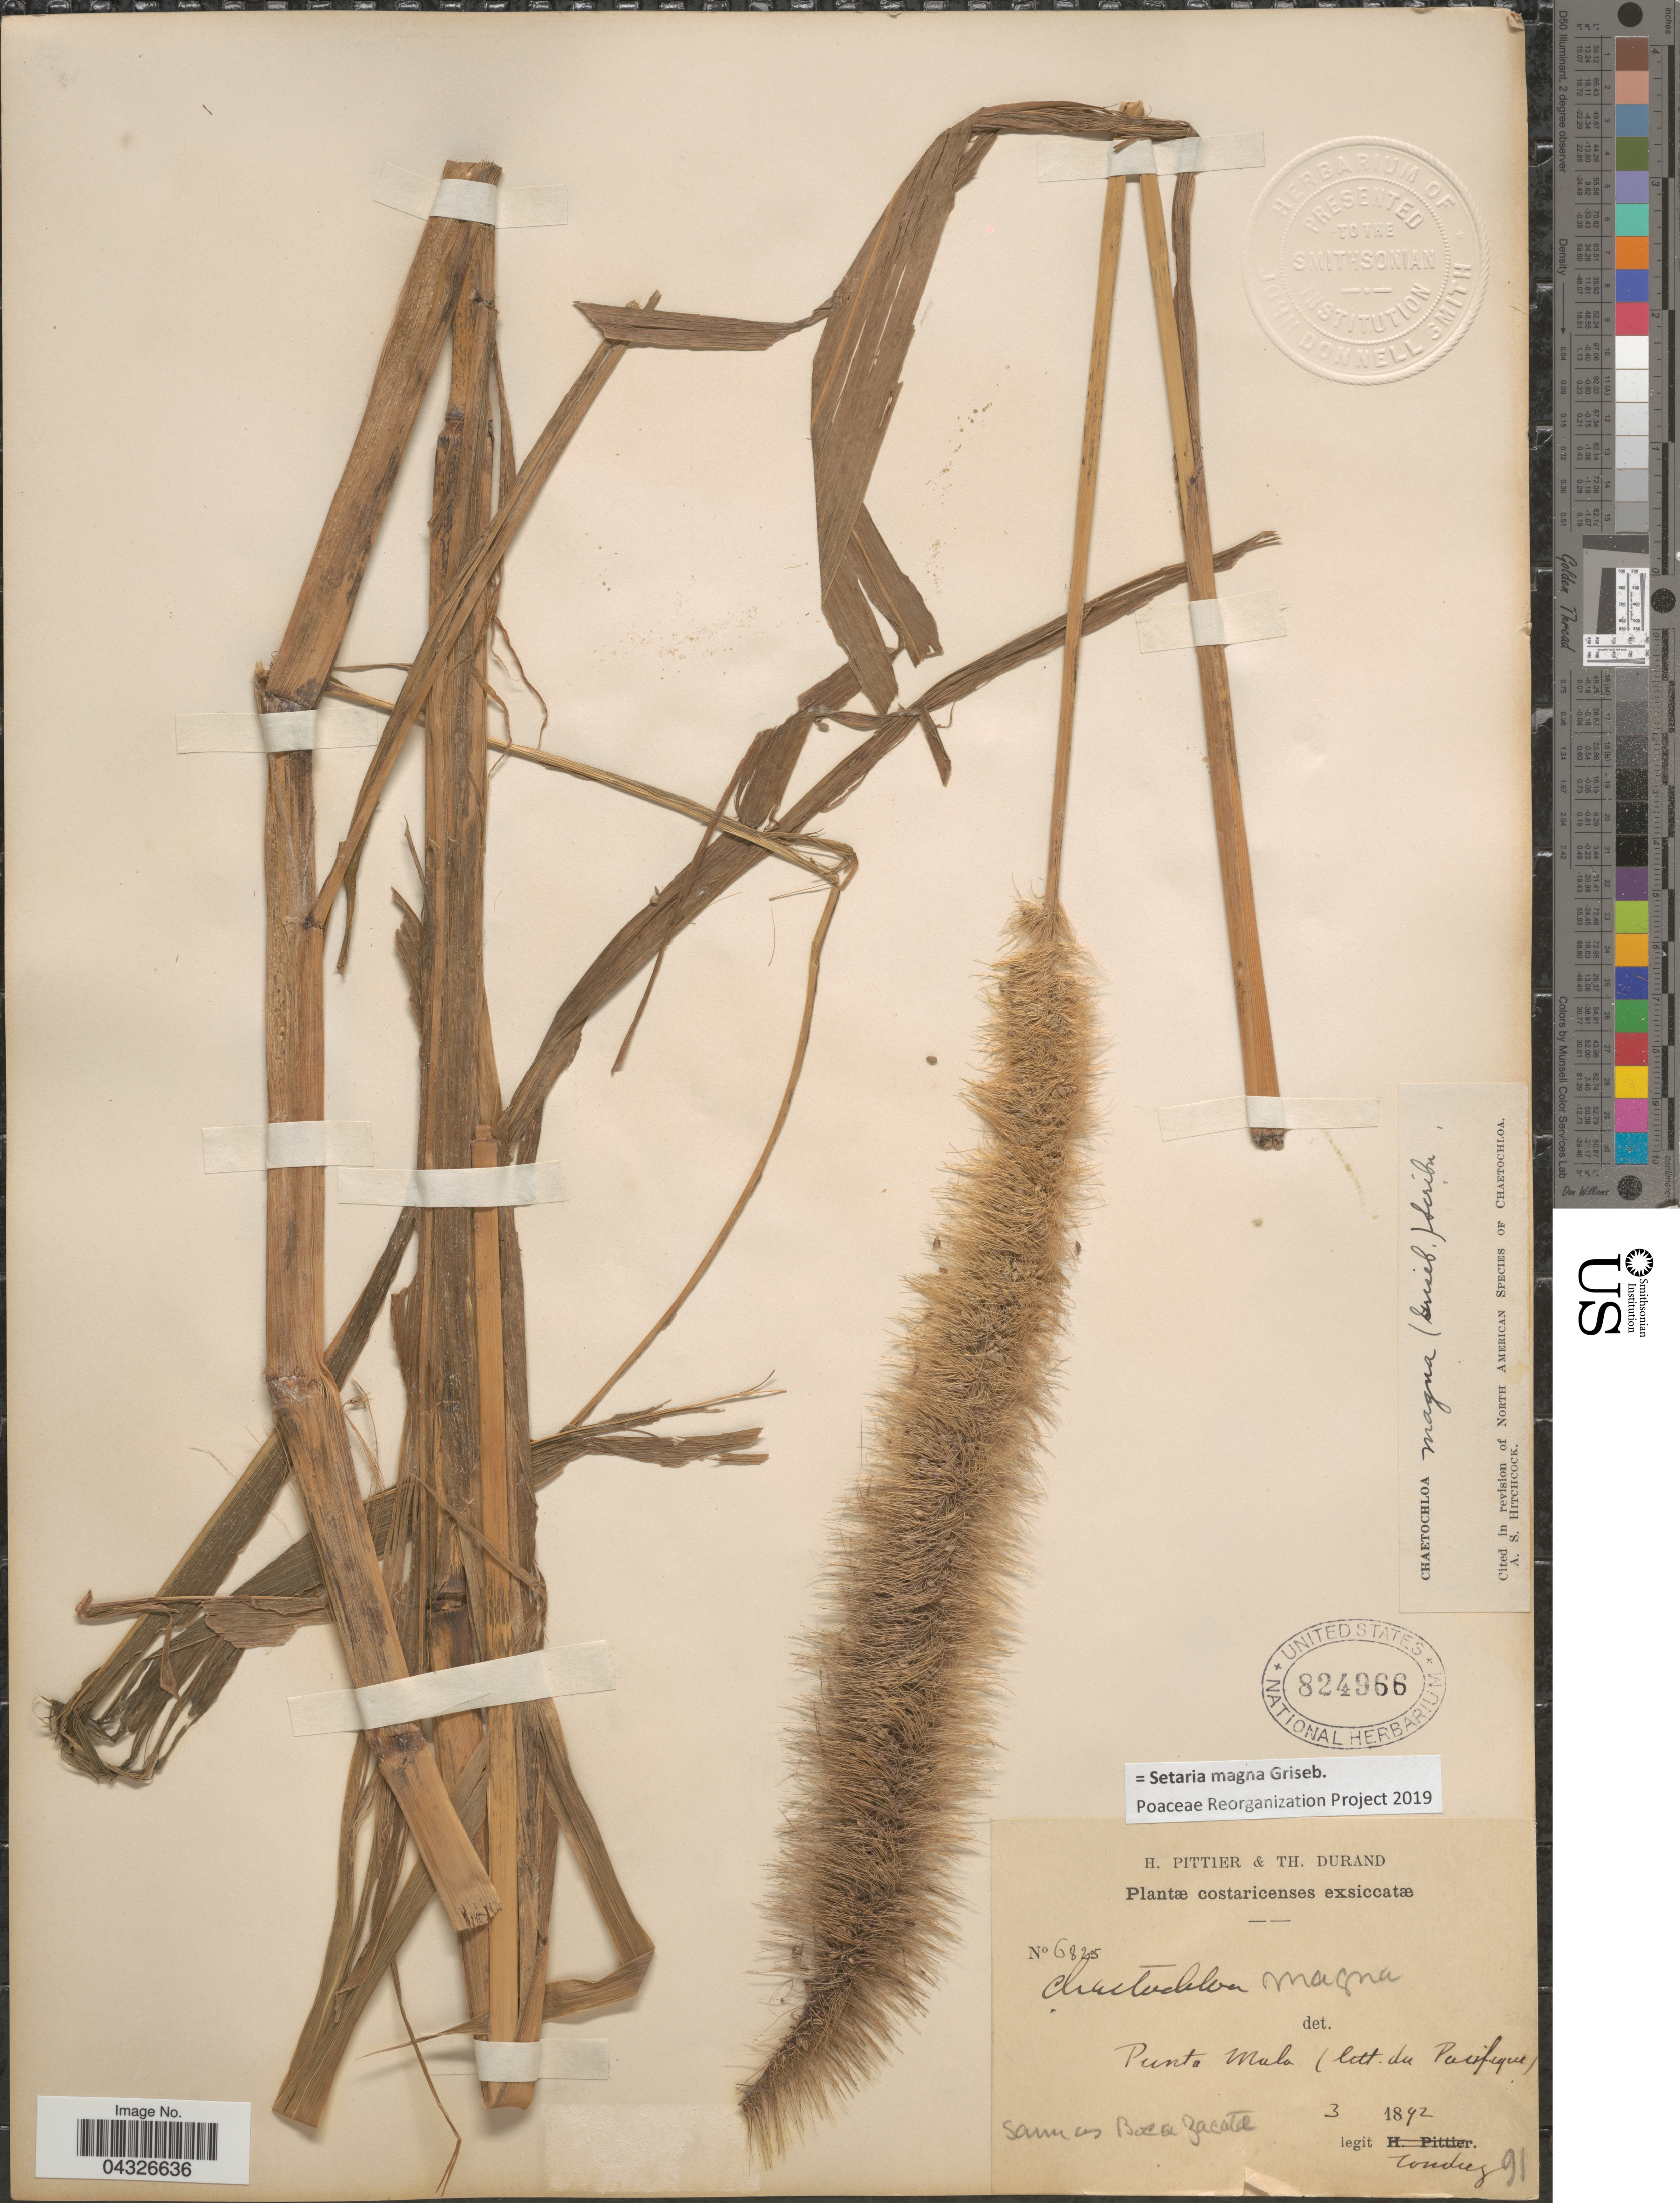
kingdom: Plantae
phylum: Tracheophyta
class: Liliopsida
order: Poales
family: Poaceae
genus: Setaria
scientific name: Setaria magna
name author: Griseb.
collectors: Tonduz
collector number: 6825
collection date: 1892-03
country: Costa Rica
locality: Punta Mala (litt. du. Pacifique).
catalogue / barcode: US 824966